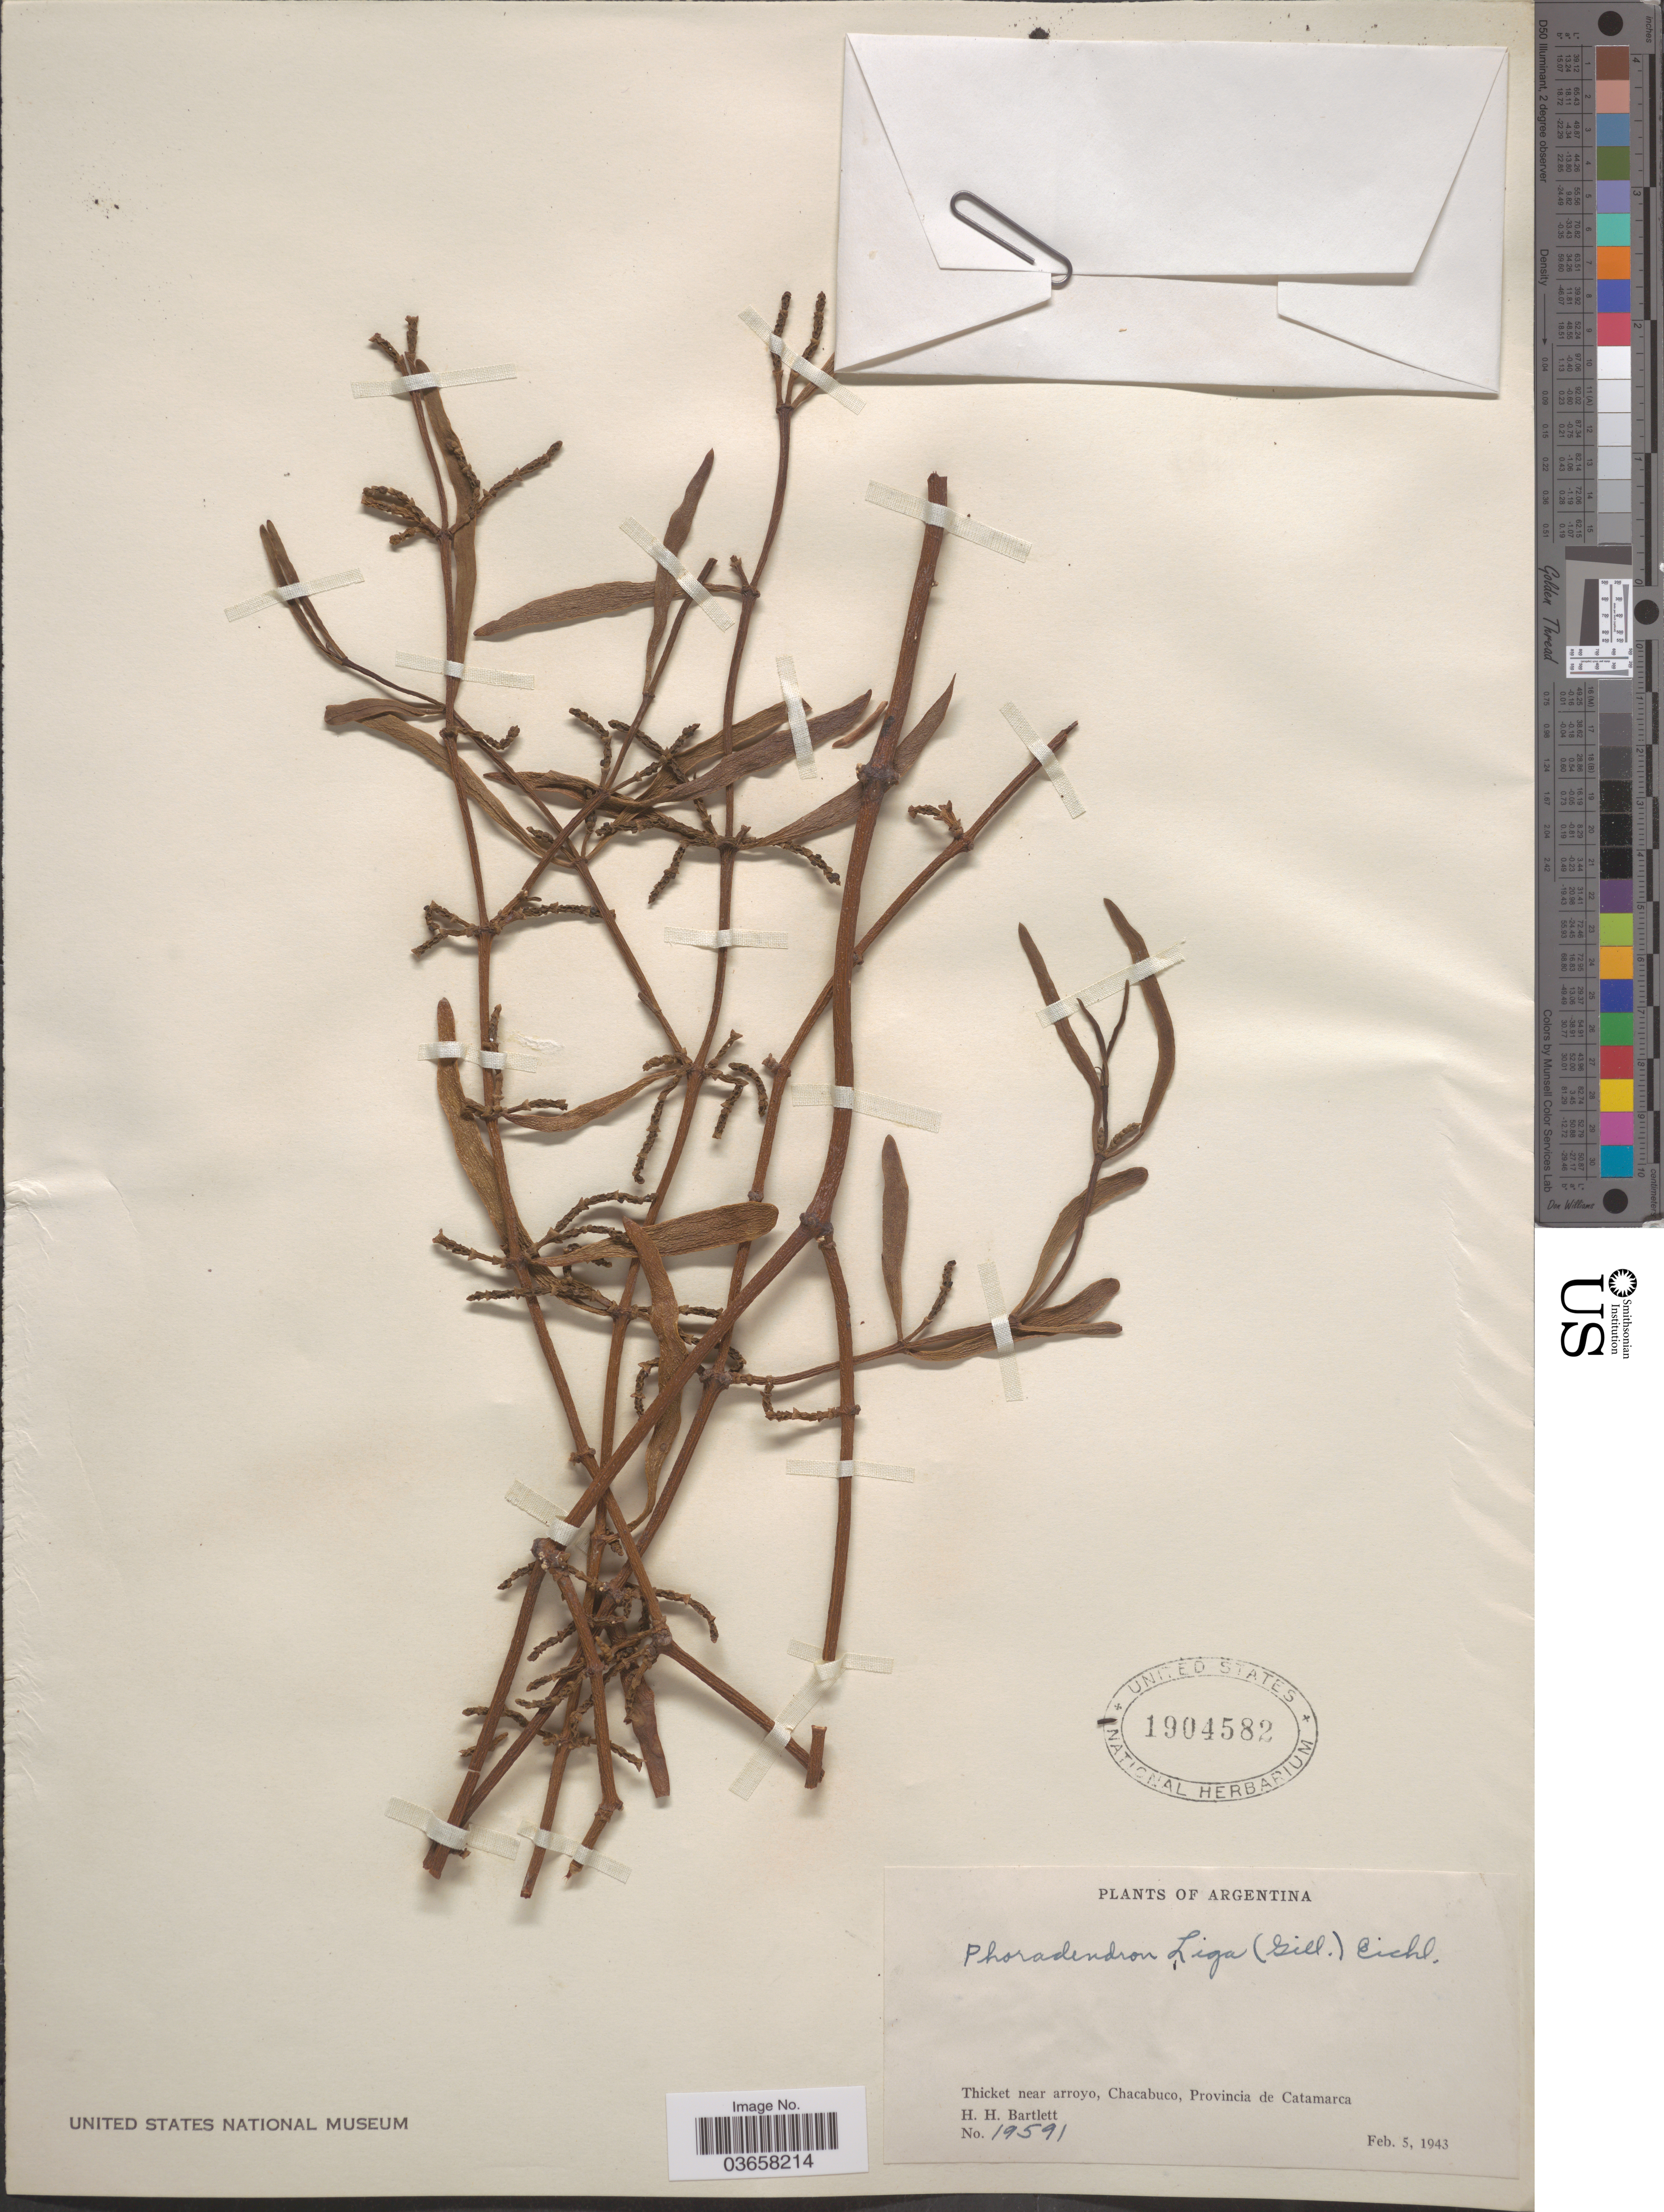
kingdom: Plantae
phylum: Tracheophyta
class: Magnoliopsida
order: Santalales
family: Viscaceae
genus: Phoradendron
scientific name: Phoradendron liga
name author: (Gillies ex Hook. & Arn.) Eichler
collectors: H. H. Bartlett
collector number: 19591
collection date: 1943-02-05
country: Argentina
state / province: Catamarca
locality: Thicket near arroyo, Chacabuco.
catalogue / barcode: US 1904582